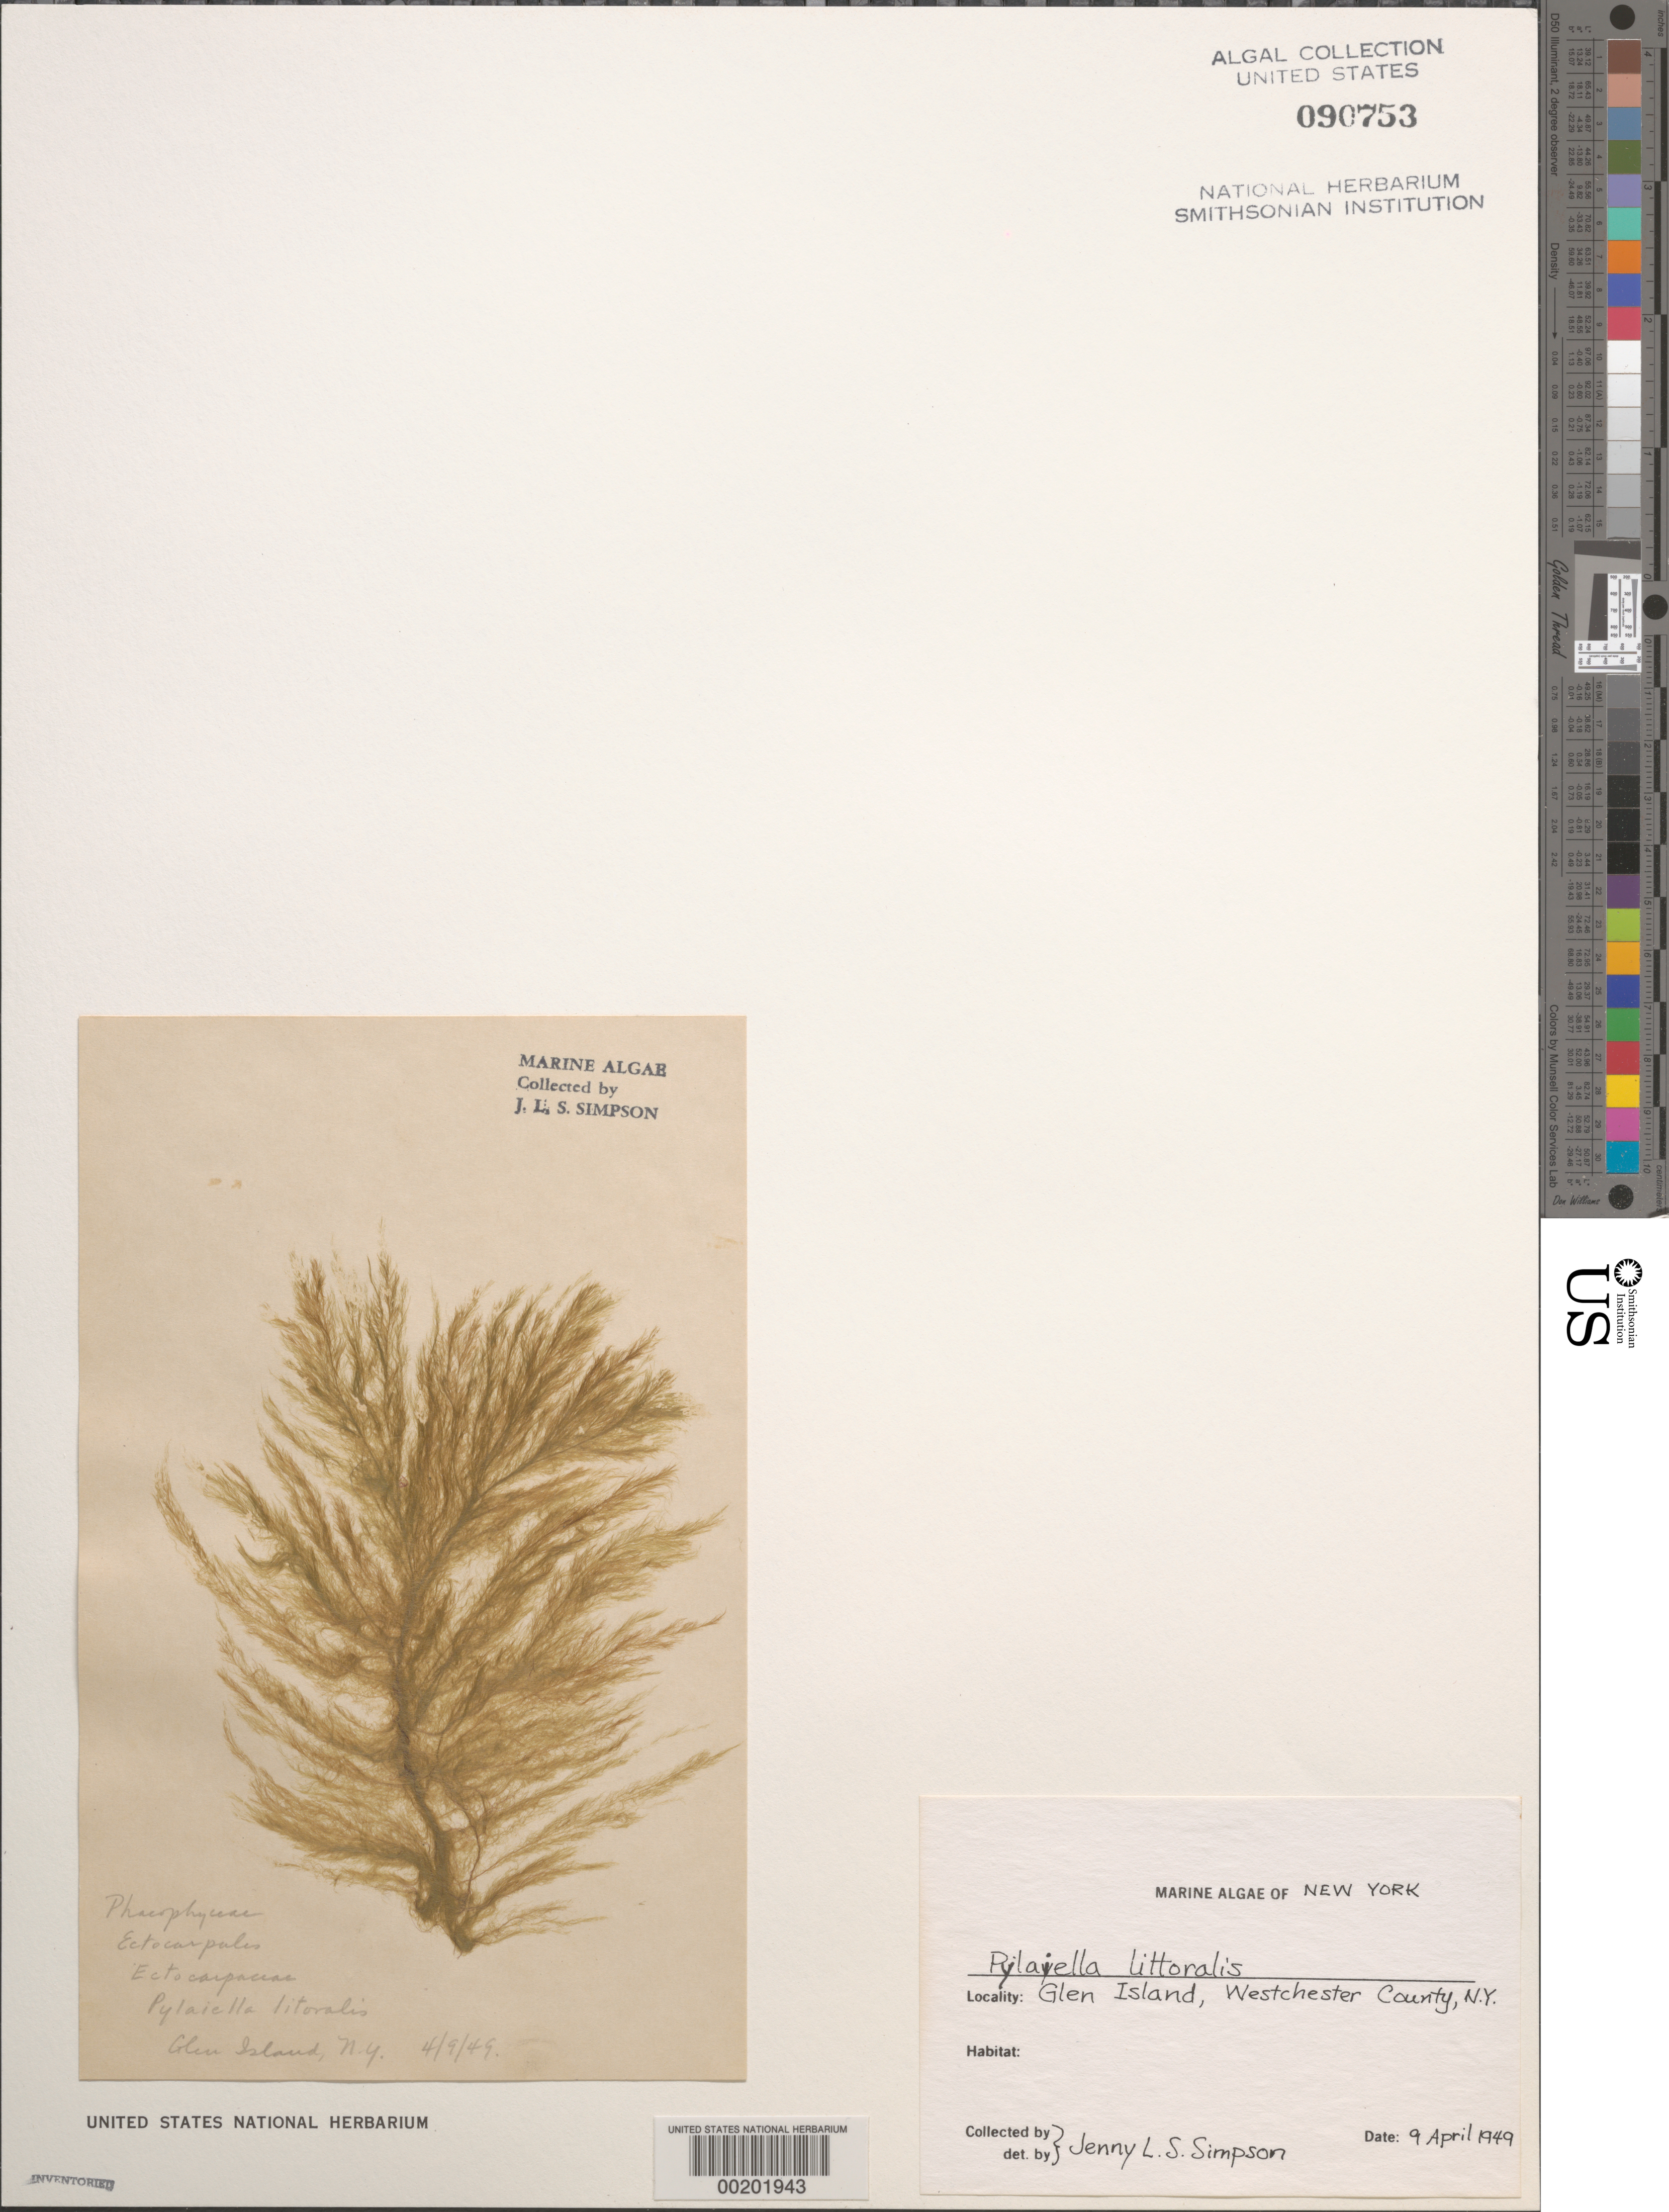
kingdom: Chromista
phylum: Ochrophyta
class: Phaeophyceae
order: Ectocarpales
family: Acinetosporaceae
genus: Pylaiella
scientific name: Pylaiella litoralis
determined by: Simpson, J. L. S.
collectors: J. Simpson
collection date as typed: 09 Apr 1949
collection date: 1949-04-09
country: United States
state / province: New York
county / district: Westchester County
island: Glen Island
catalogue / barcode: US 90753